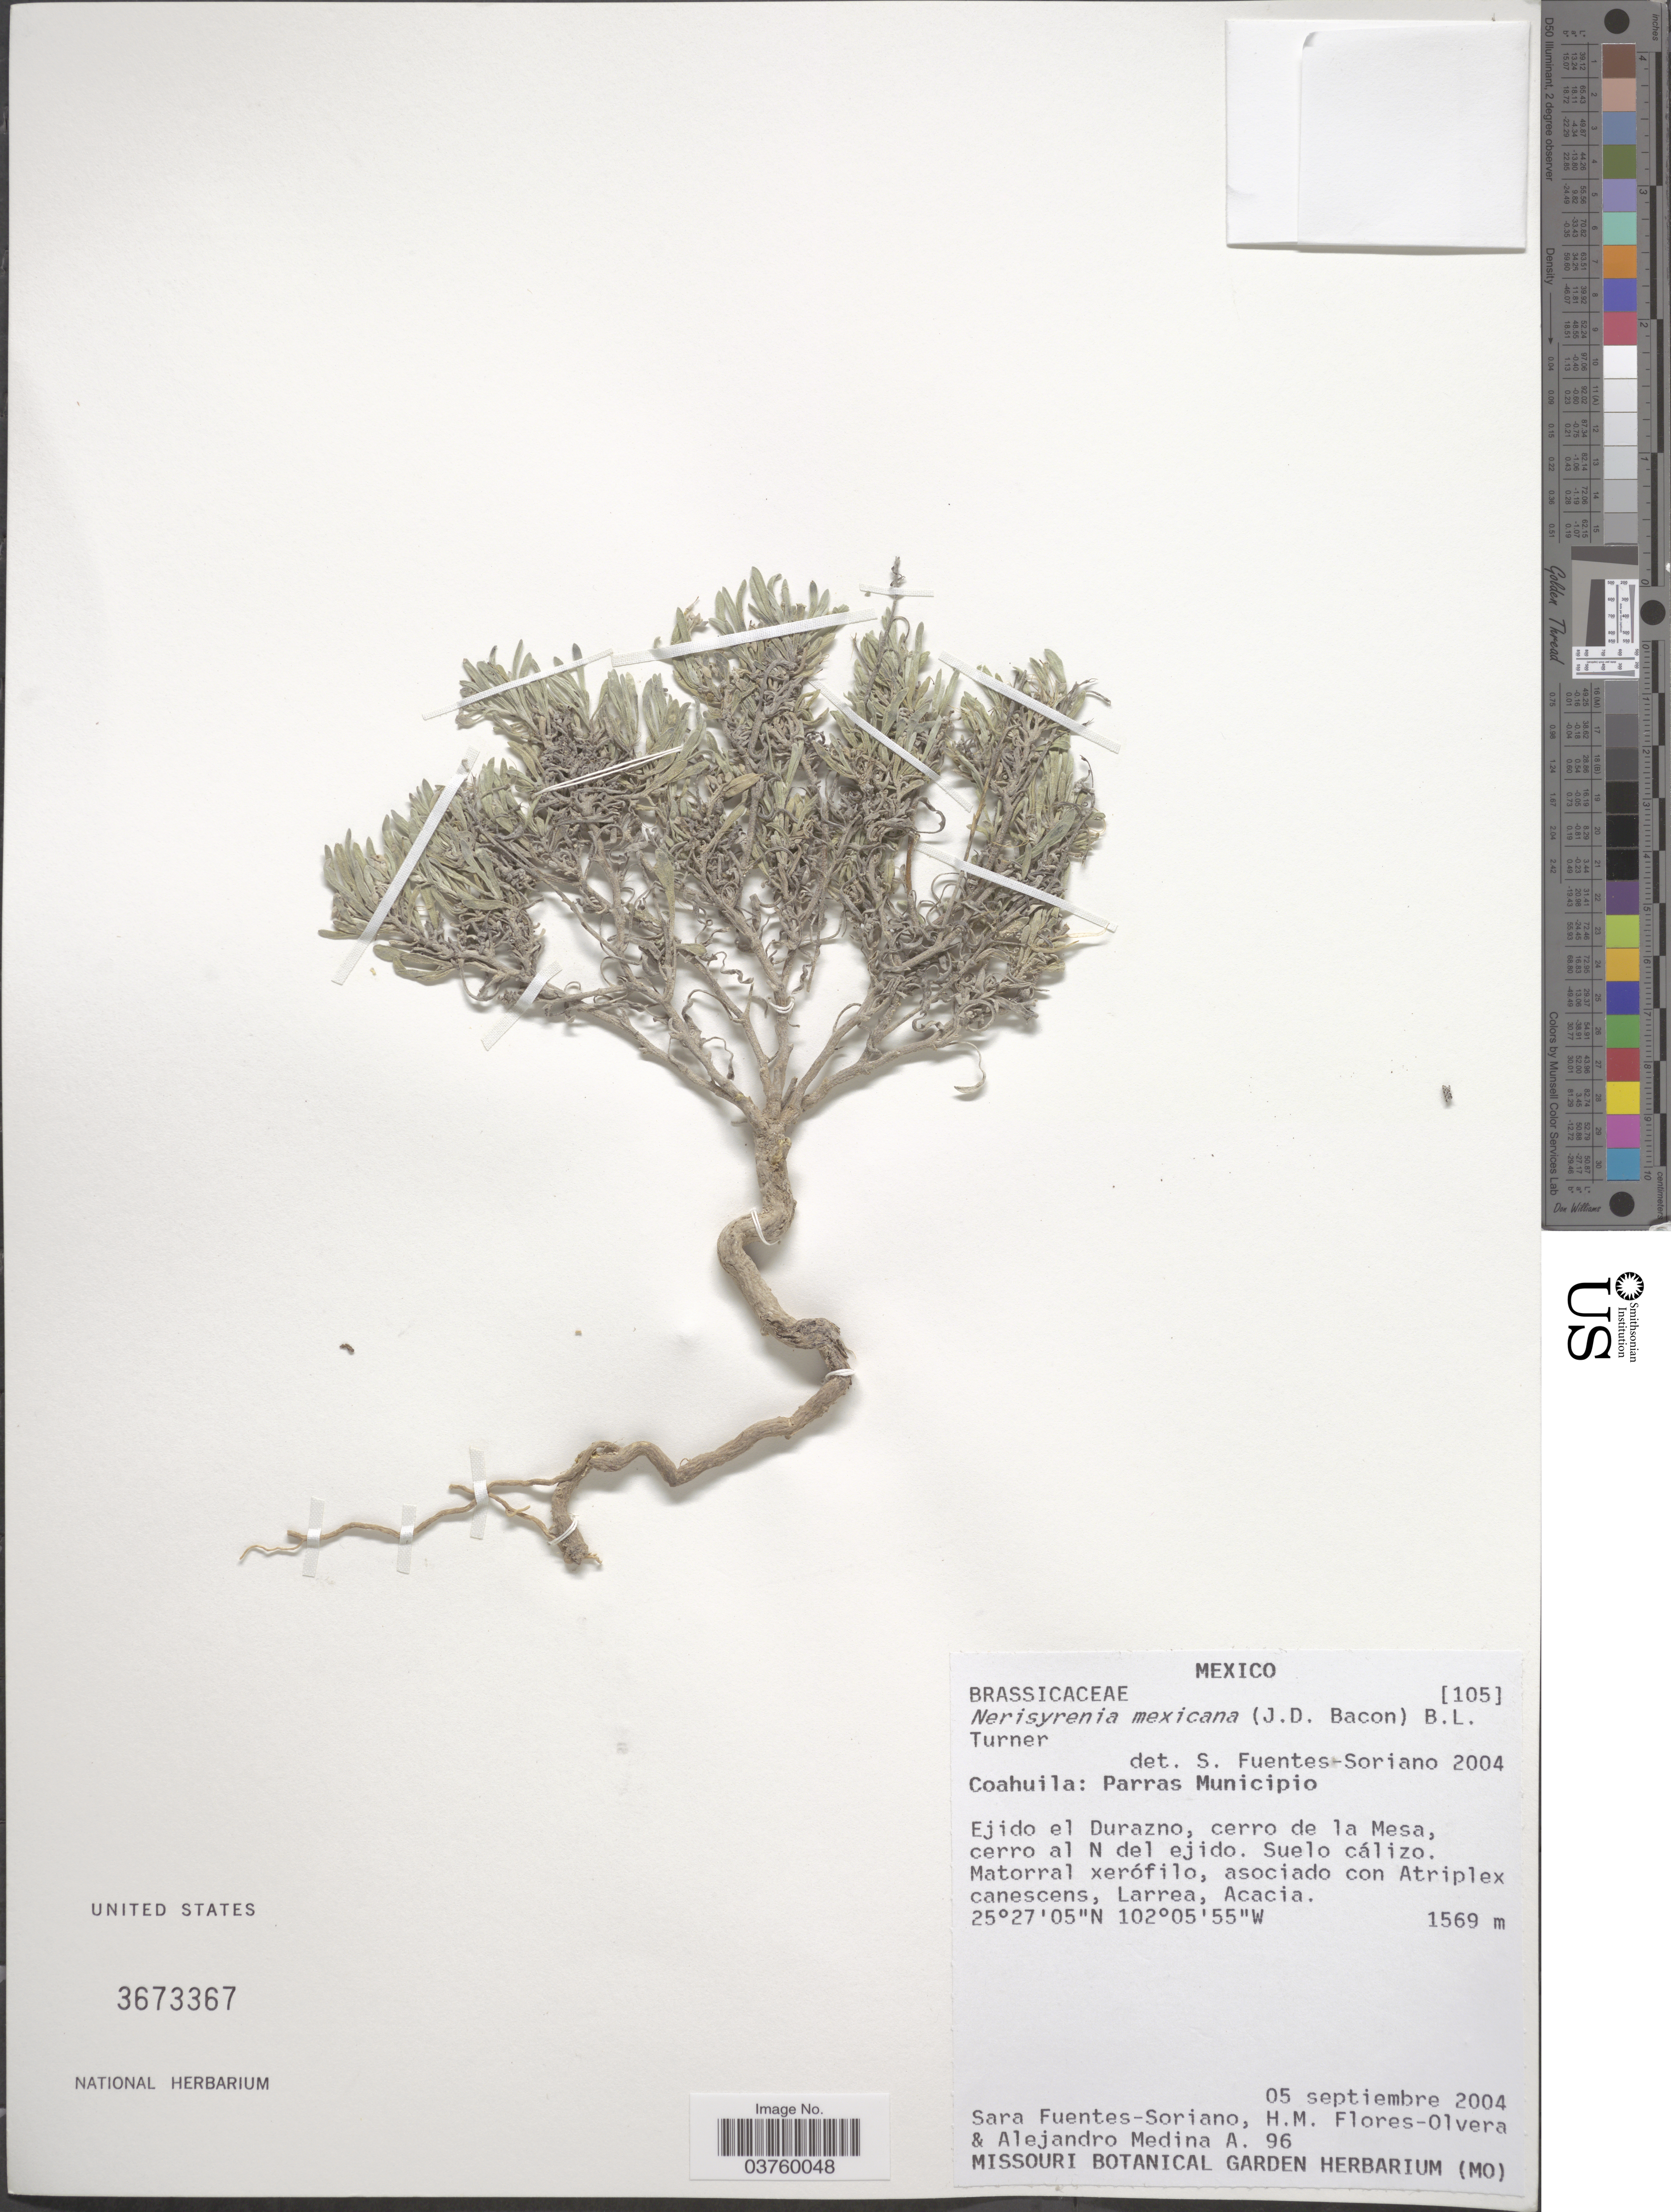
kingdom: Plantae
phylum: Tracheophyta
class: Magnoliopsida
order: Brassicales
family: Brassicaceae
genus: Nerisyrenia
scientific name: Nerisyrenia linearifolia var. mexicana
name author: J.D. Bacon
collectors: S. Fuentes-Soriano, H. Flores Olvera & A. Medina A.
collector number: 96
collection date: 2004-09-05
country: Mexico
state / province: Coahuila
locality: Parras Municipio. Ejido el Durazno, cerro de la Mesa, cerro al N del ejido.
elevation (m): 1569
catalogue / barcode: US 3673367